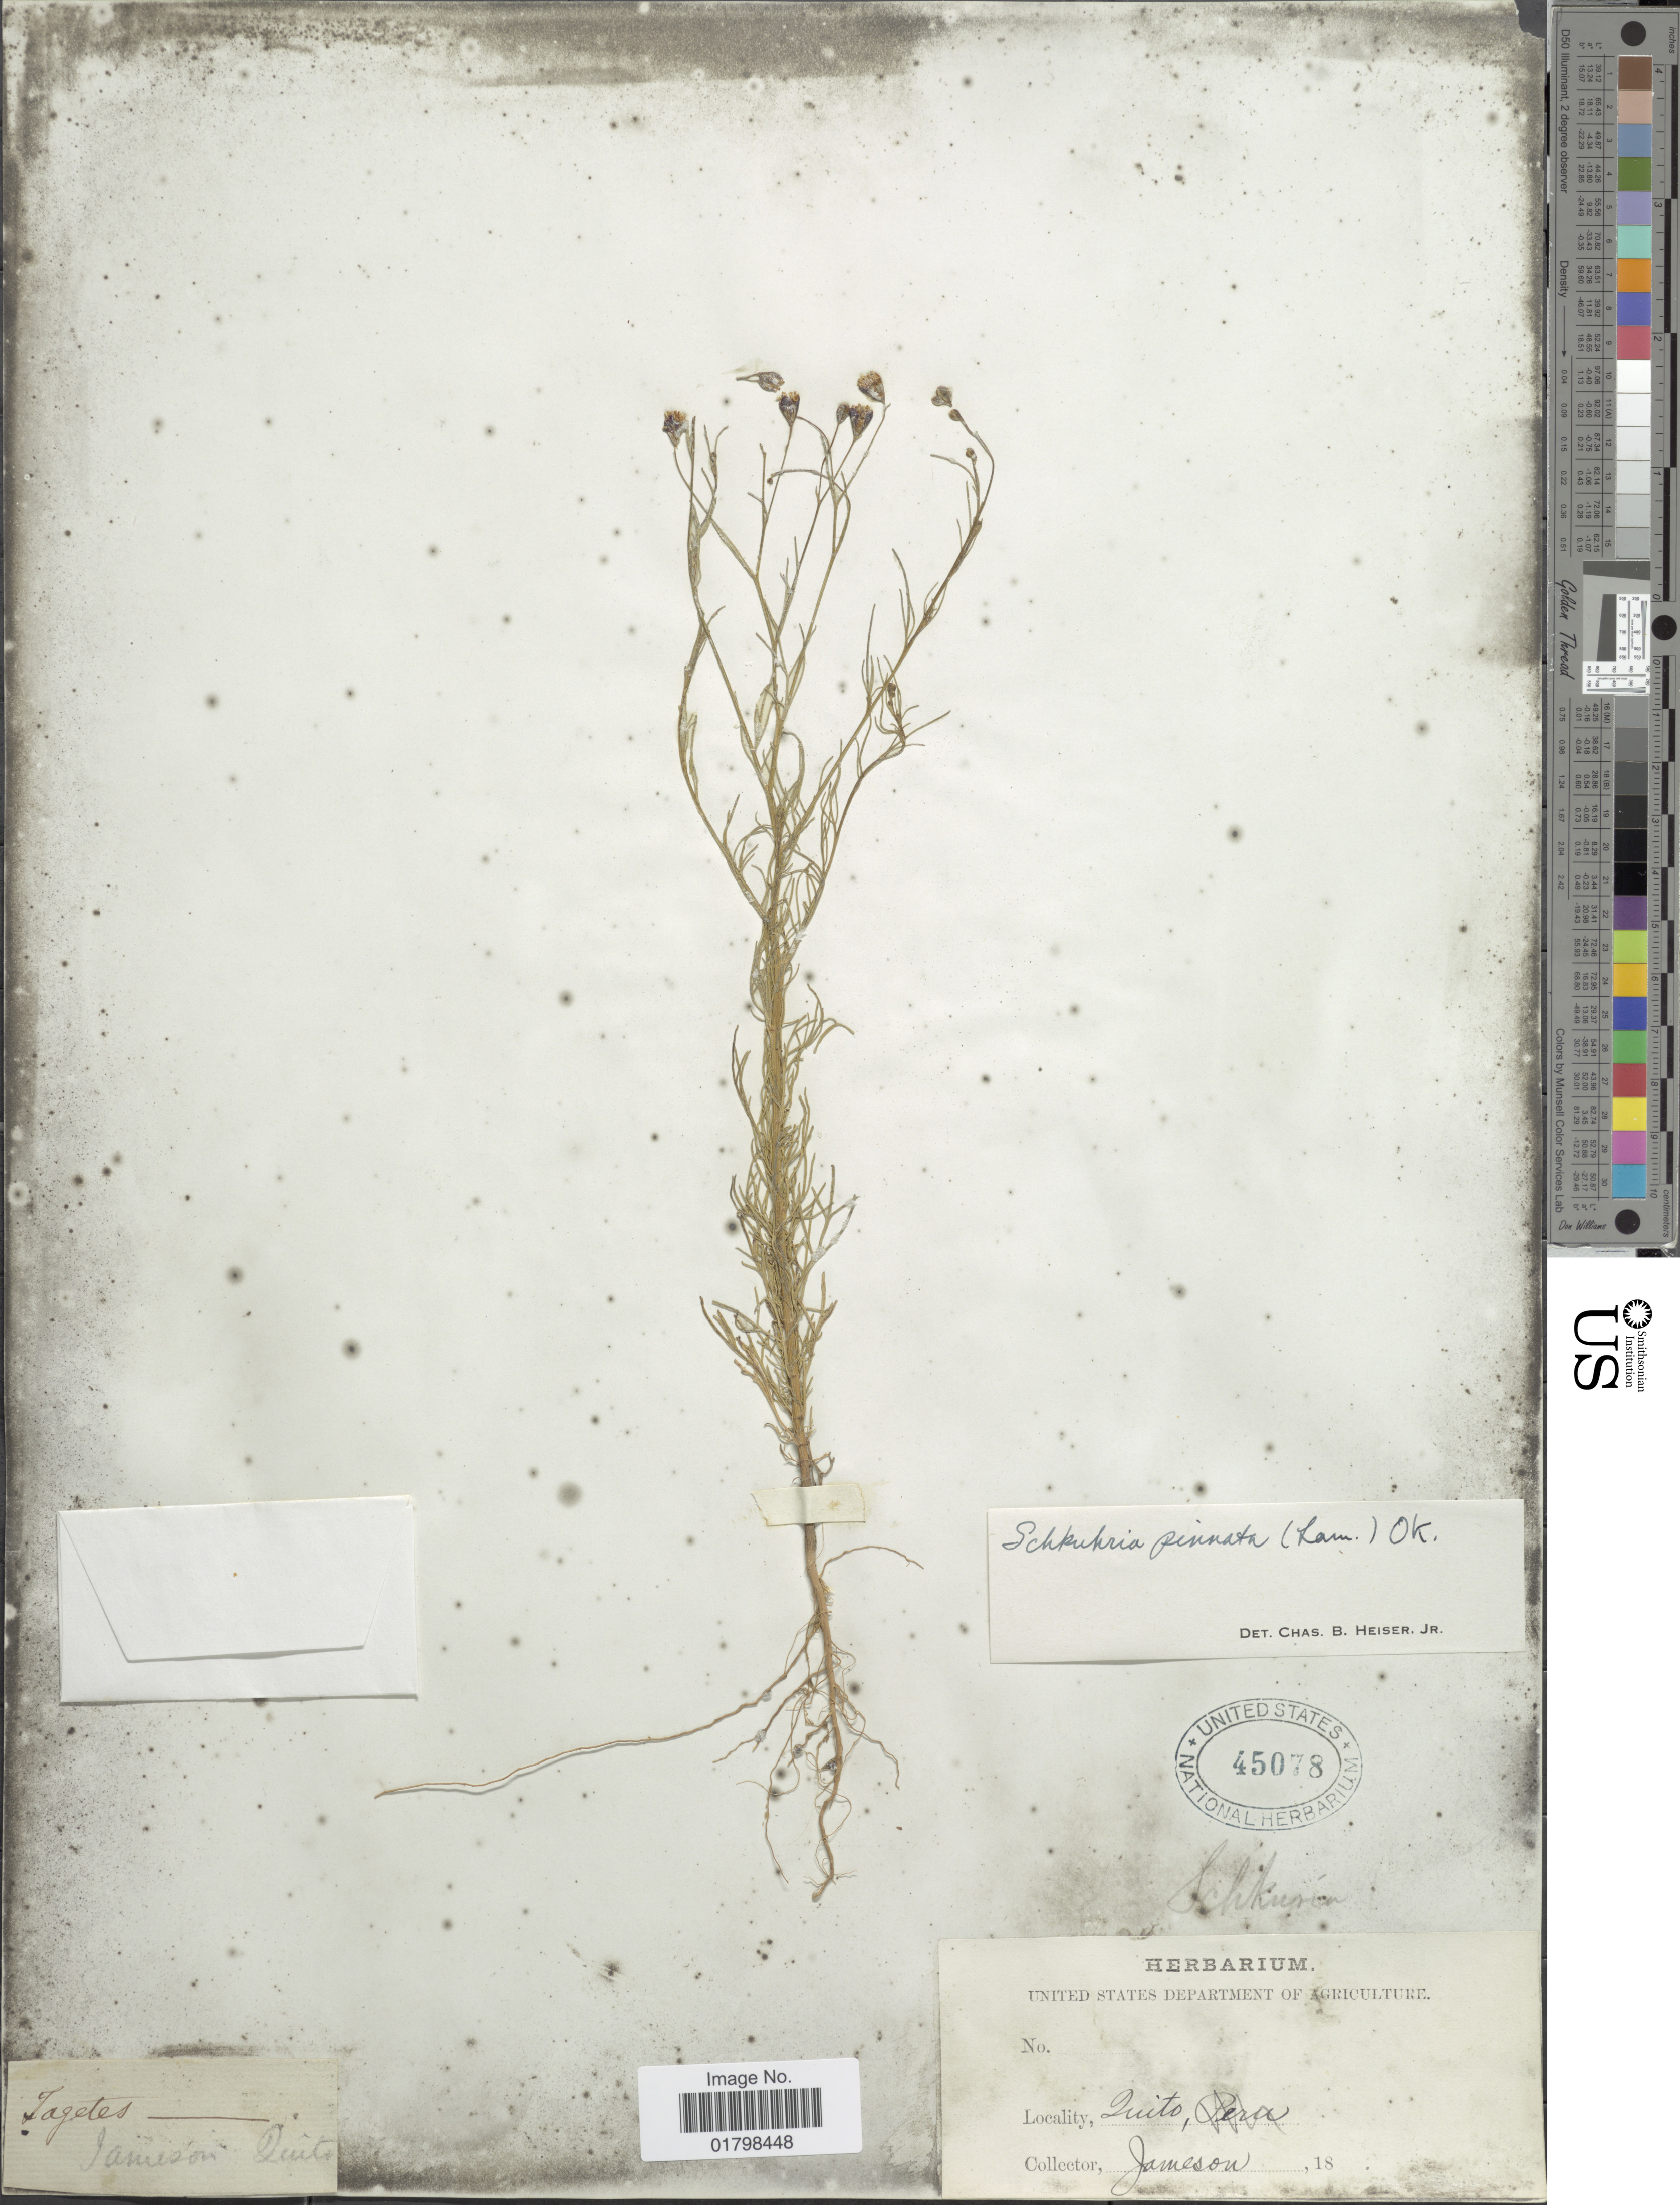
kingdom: Plantae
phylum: Tracheophyta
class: Magnoliopsida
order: Asterales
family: Asteraceae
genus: Schkuhria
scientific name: Schkuhria pinnata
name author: (Lam.) Kuntze ex Thell.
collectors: -- Jameson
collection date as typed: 18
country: Ecuador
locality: Quito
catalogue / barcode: US 45078